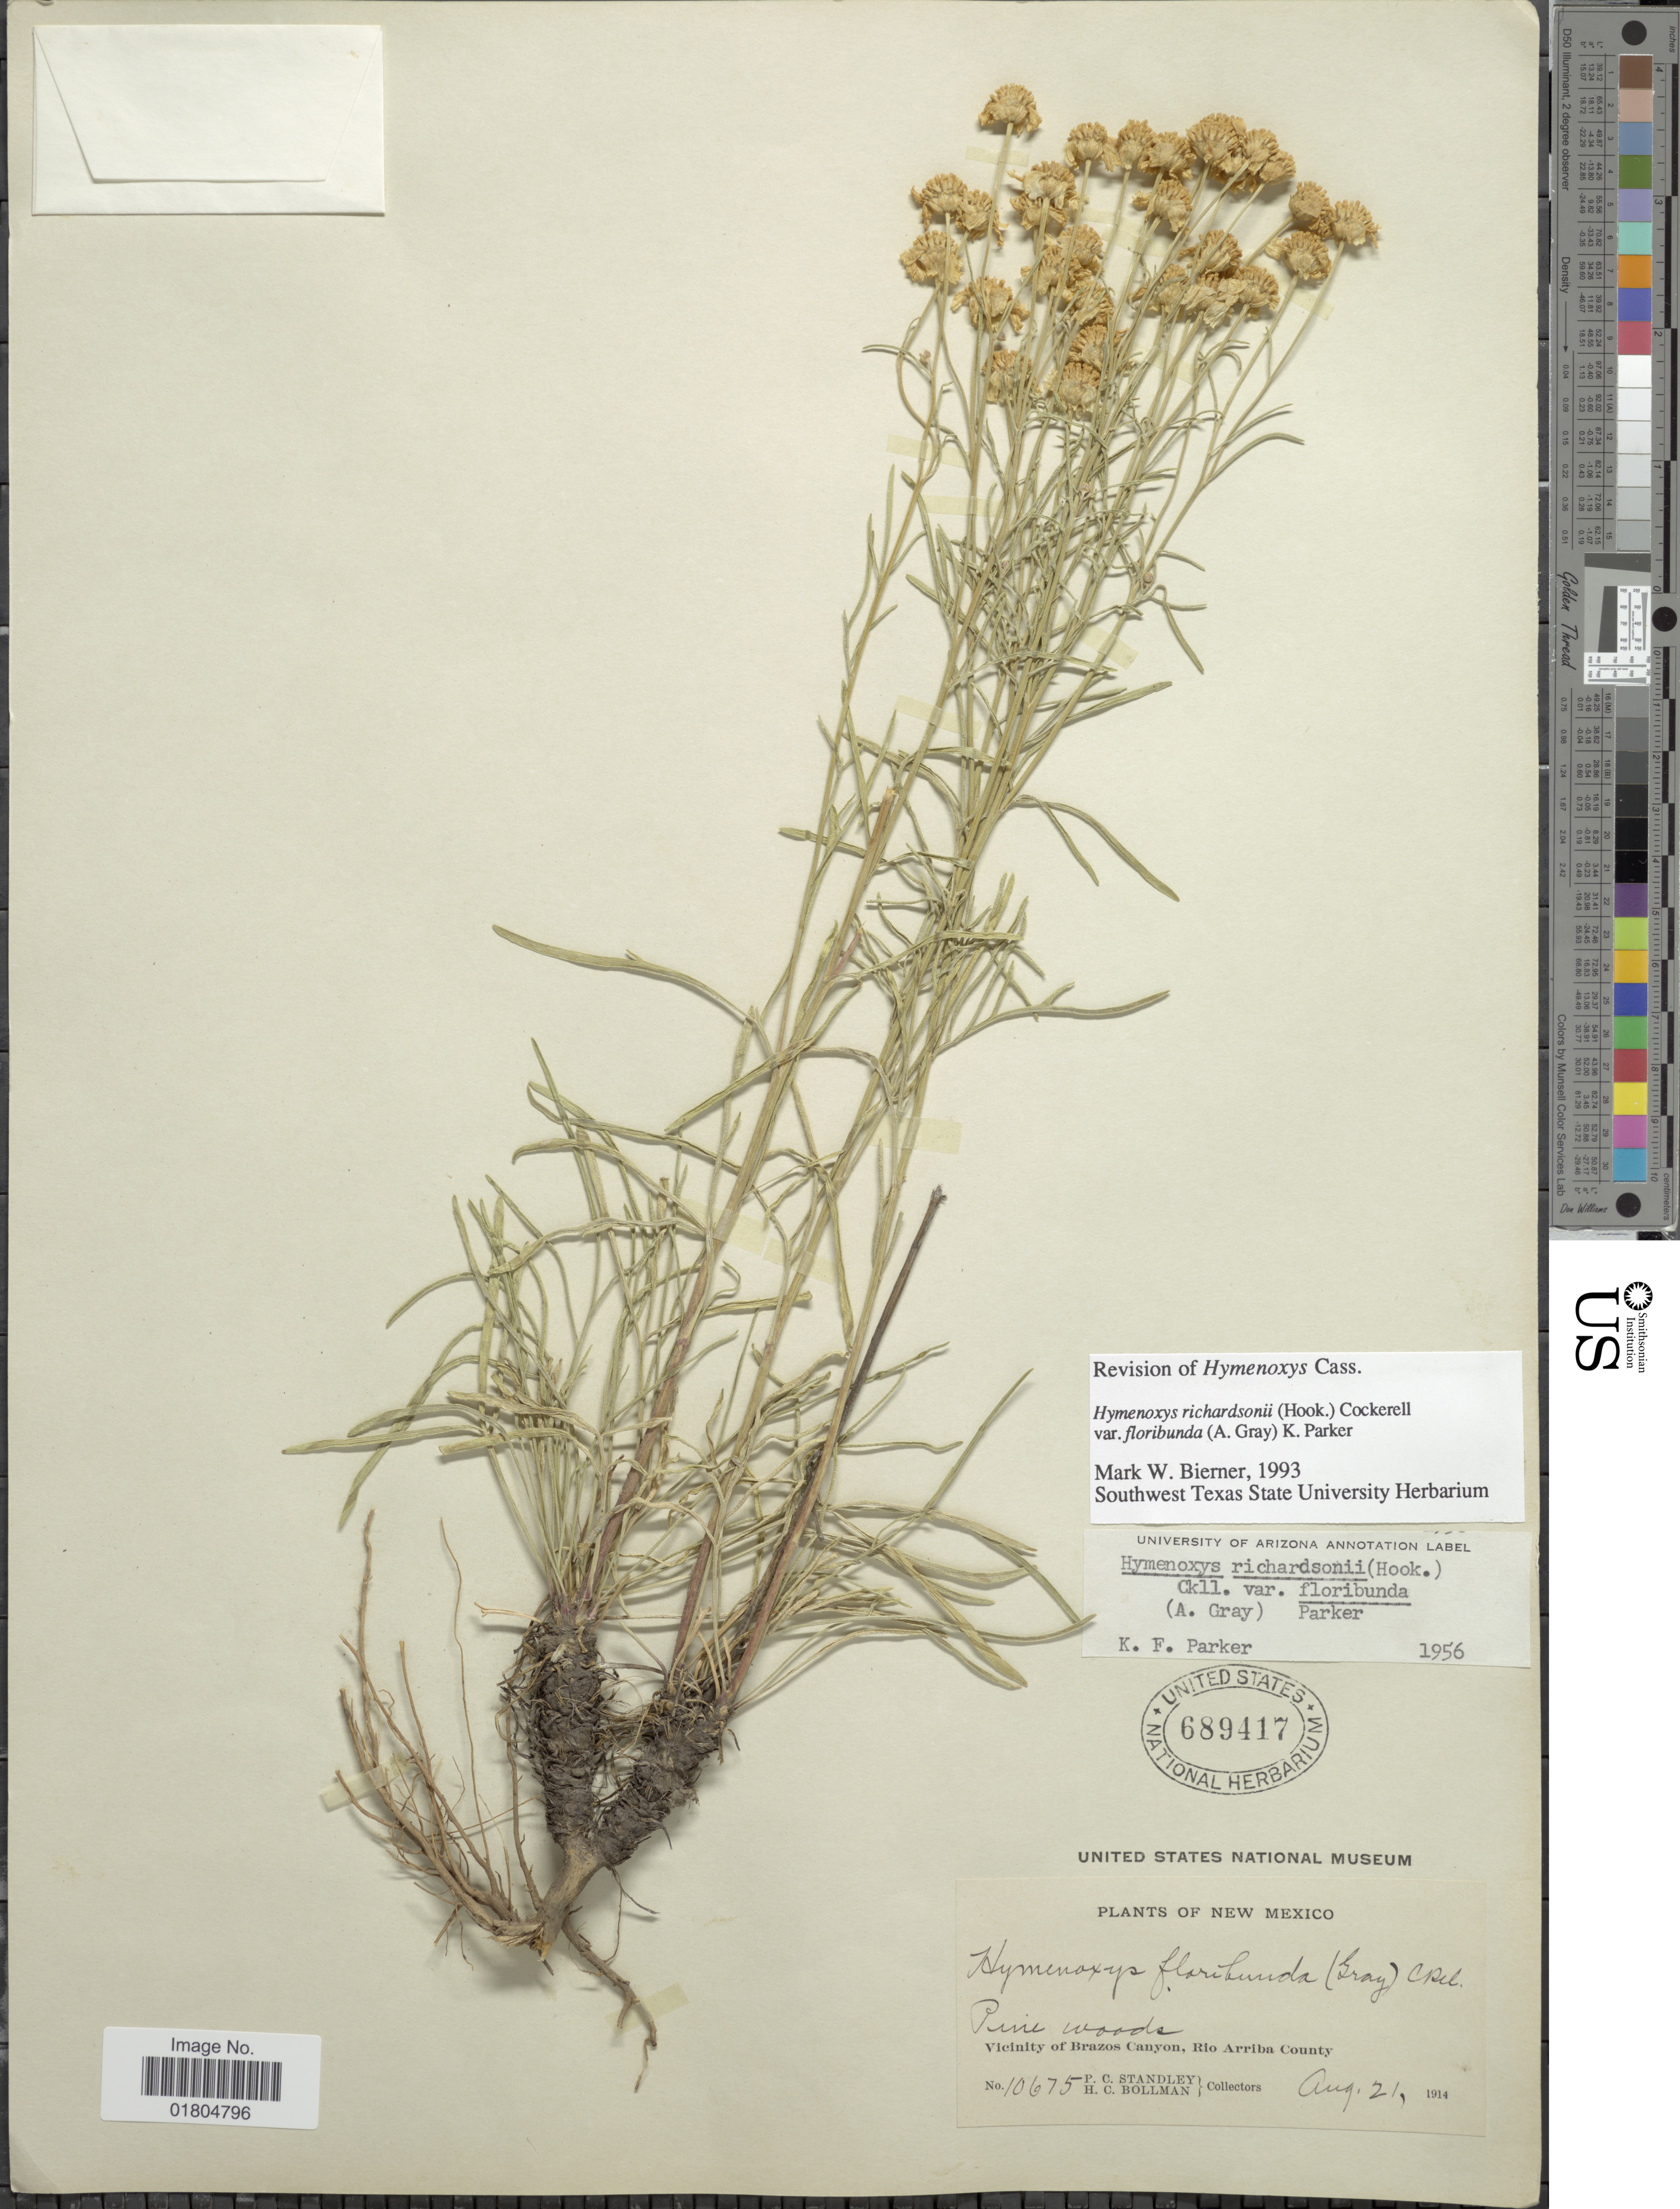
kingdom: Plantae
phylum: Tracheophyta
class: Magnoliopsida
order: Asterales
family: Asteraceae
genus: Hymenoxys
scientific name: Hymenoxys richardsonii var. floribunda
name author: (A. Gray) K.F. Parker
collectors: P. C. Standley & H. C. Bollman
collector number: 10675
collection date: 1914-08-21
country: United States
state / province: New Mexico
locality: Vicinity of Brazos Canyon, Rio Arriba County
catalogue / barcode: US 689417